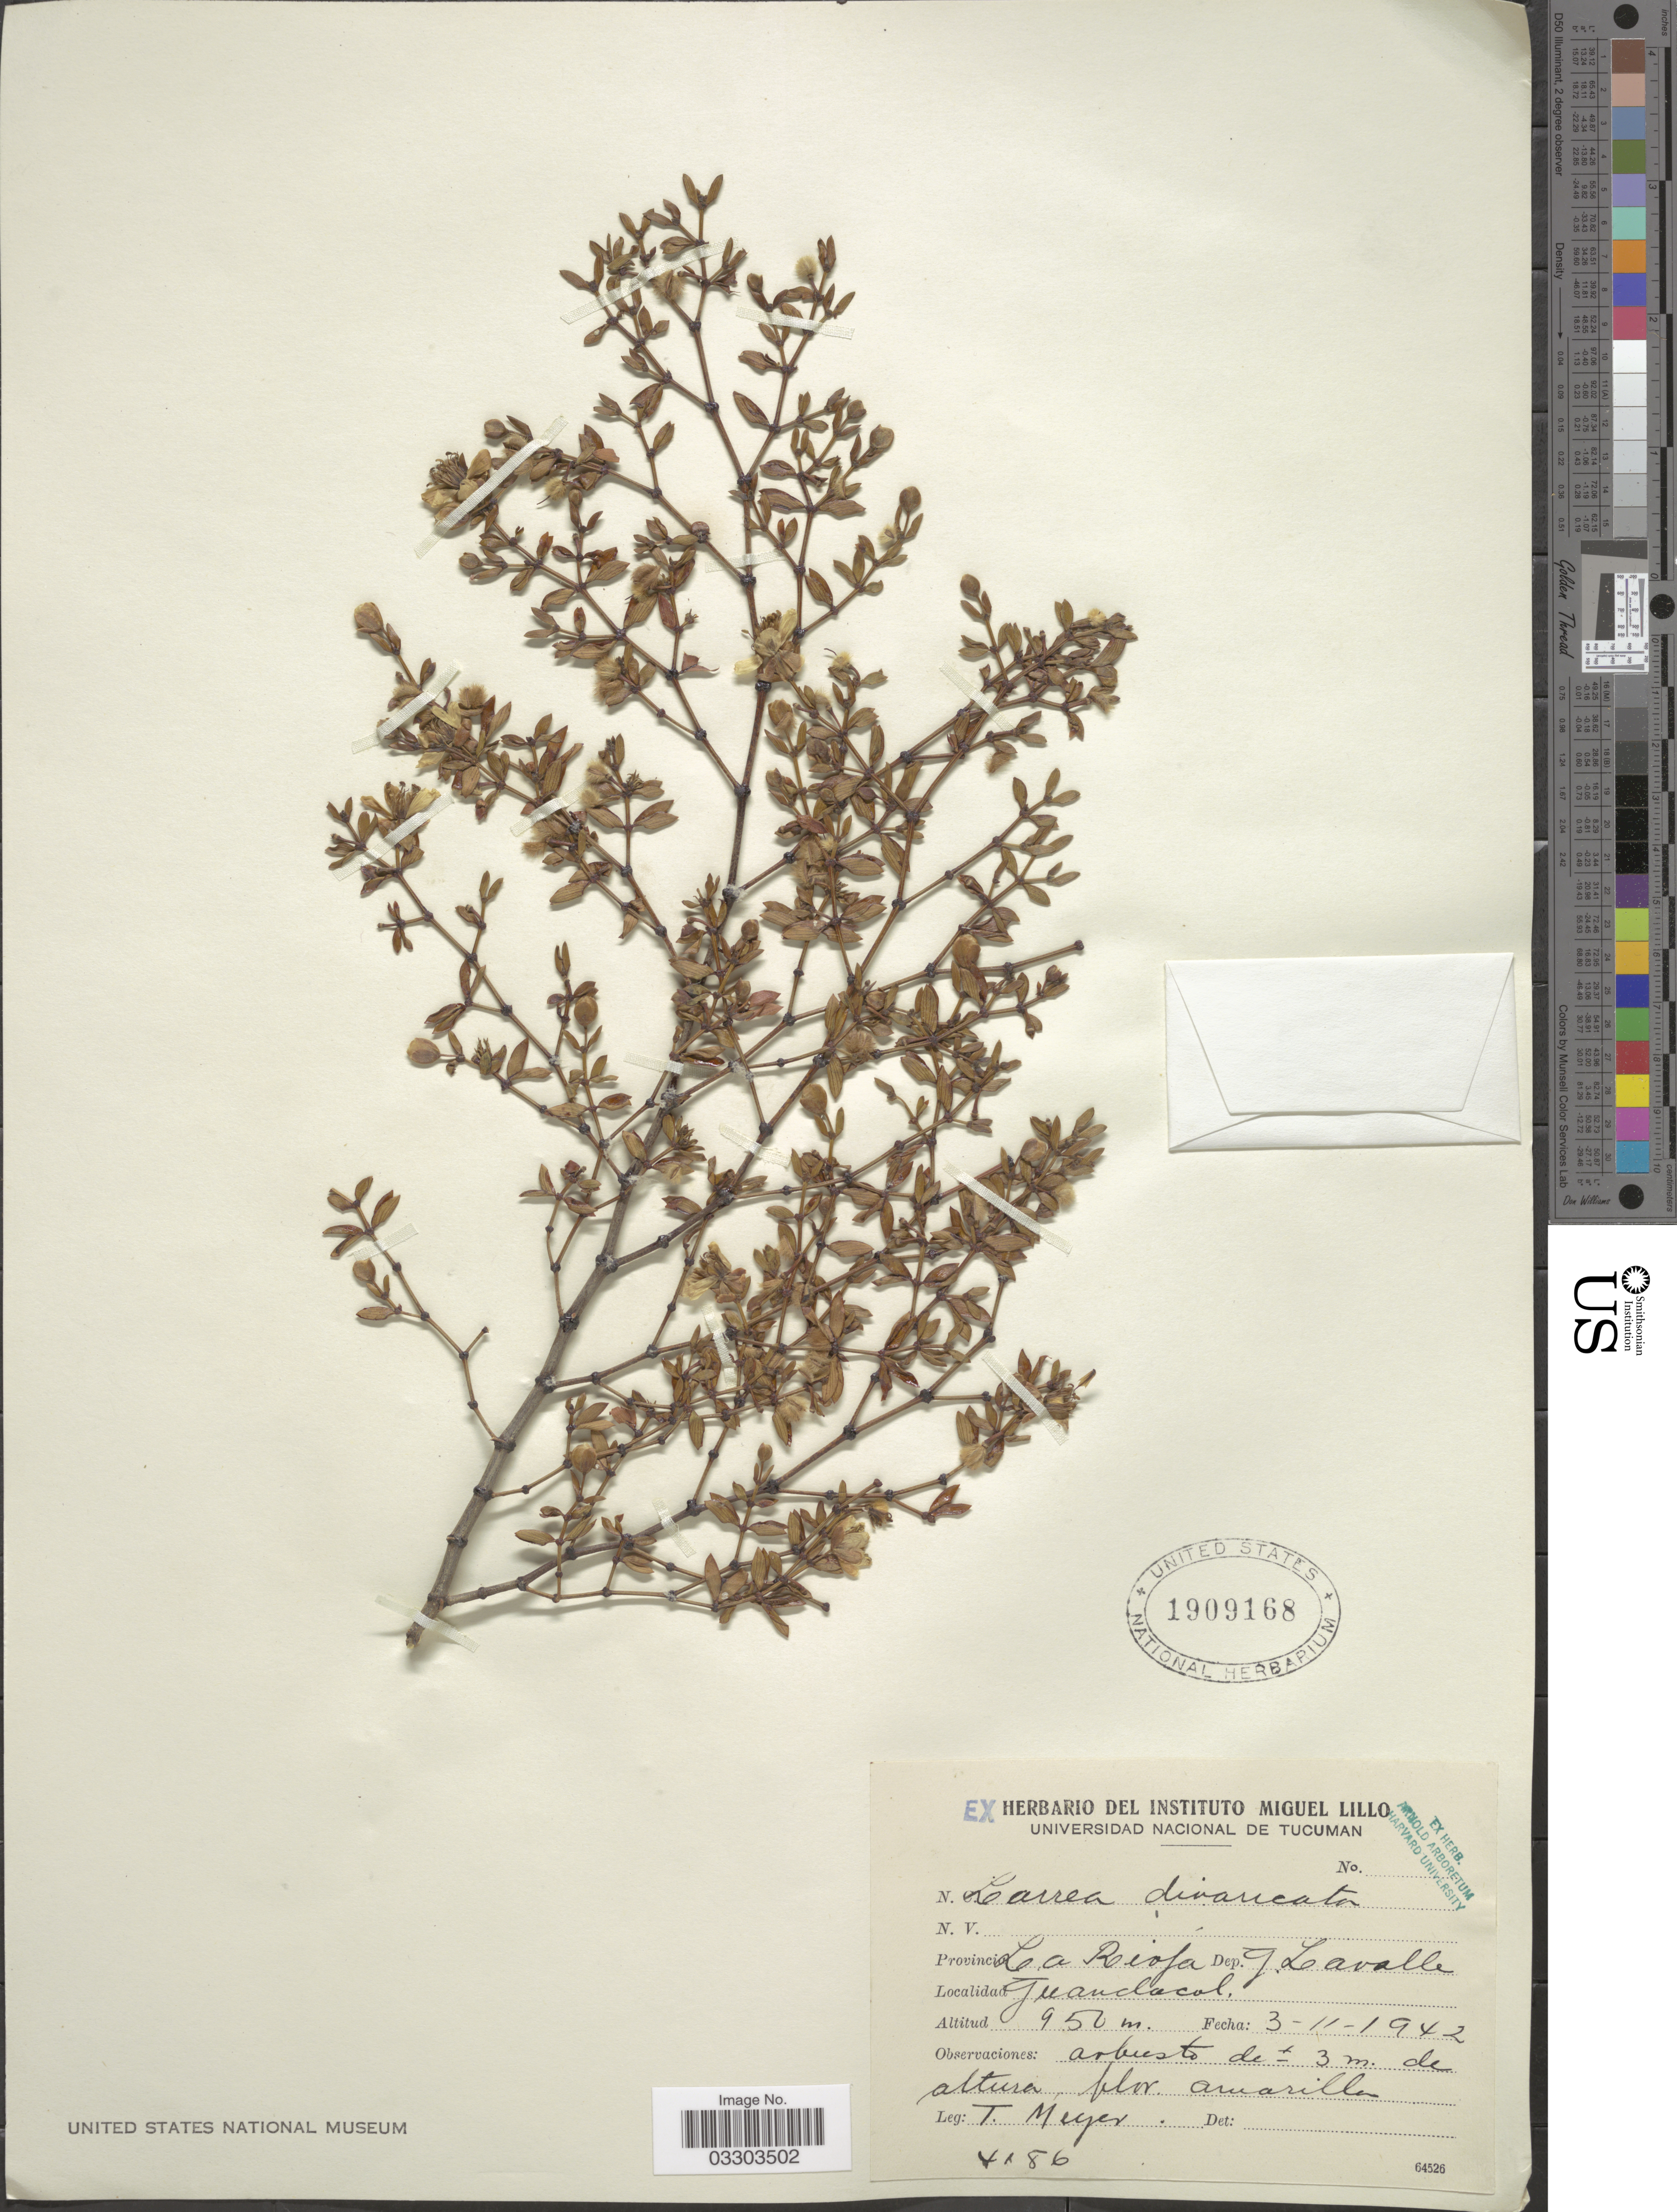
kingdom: Plantae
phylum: Tracheophyta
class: Magnoliopsida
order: Zygophyllales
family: Zygophyllaceae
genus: Larrea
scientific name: Larrea divaricata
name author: Cav.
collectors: T. Meyer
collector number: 4186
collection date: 1942-11-03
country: Argentina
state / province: La Rioja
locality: Dep. G. Lavalle. Guandacol.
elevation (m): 950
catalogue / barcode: US 1909168